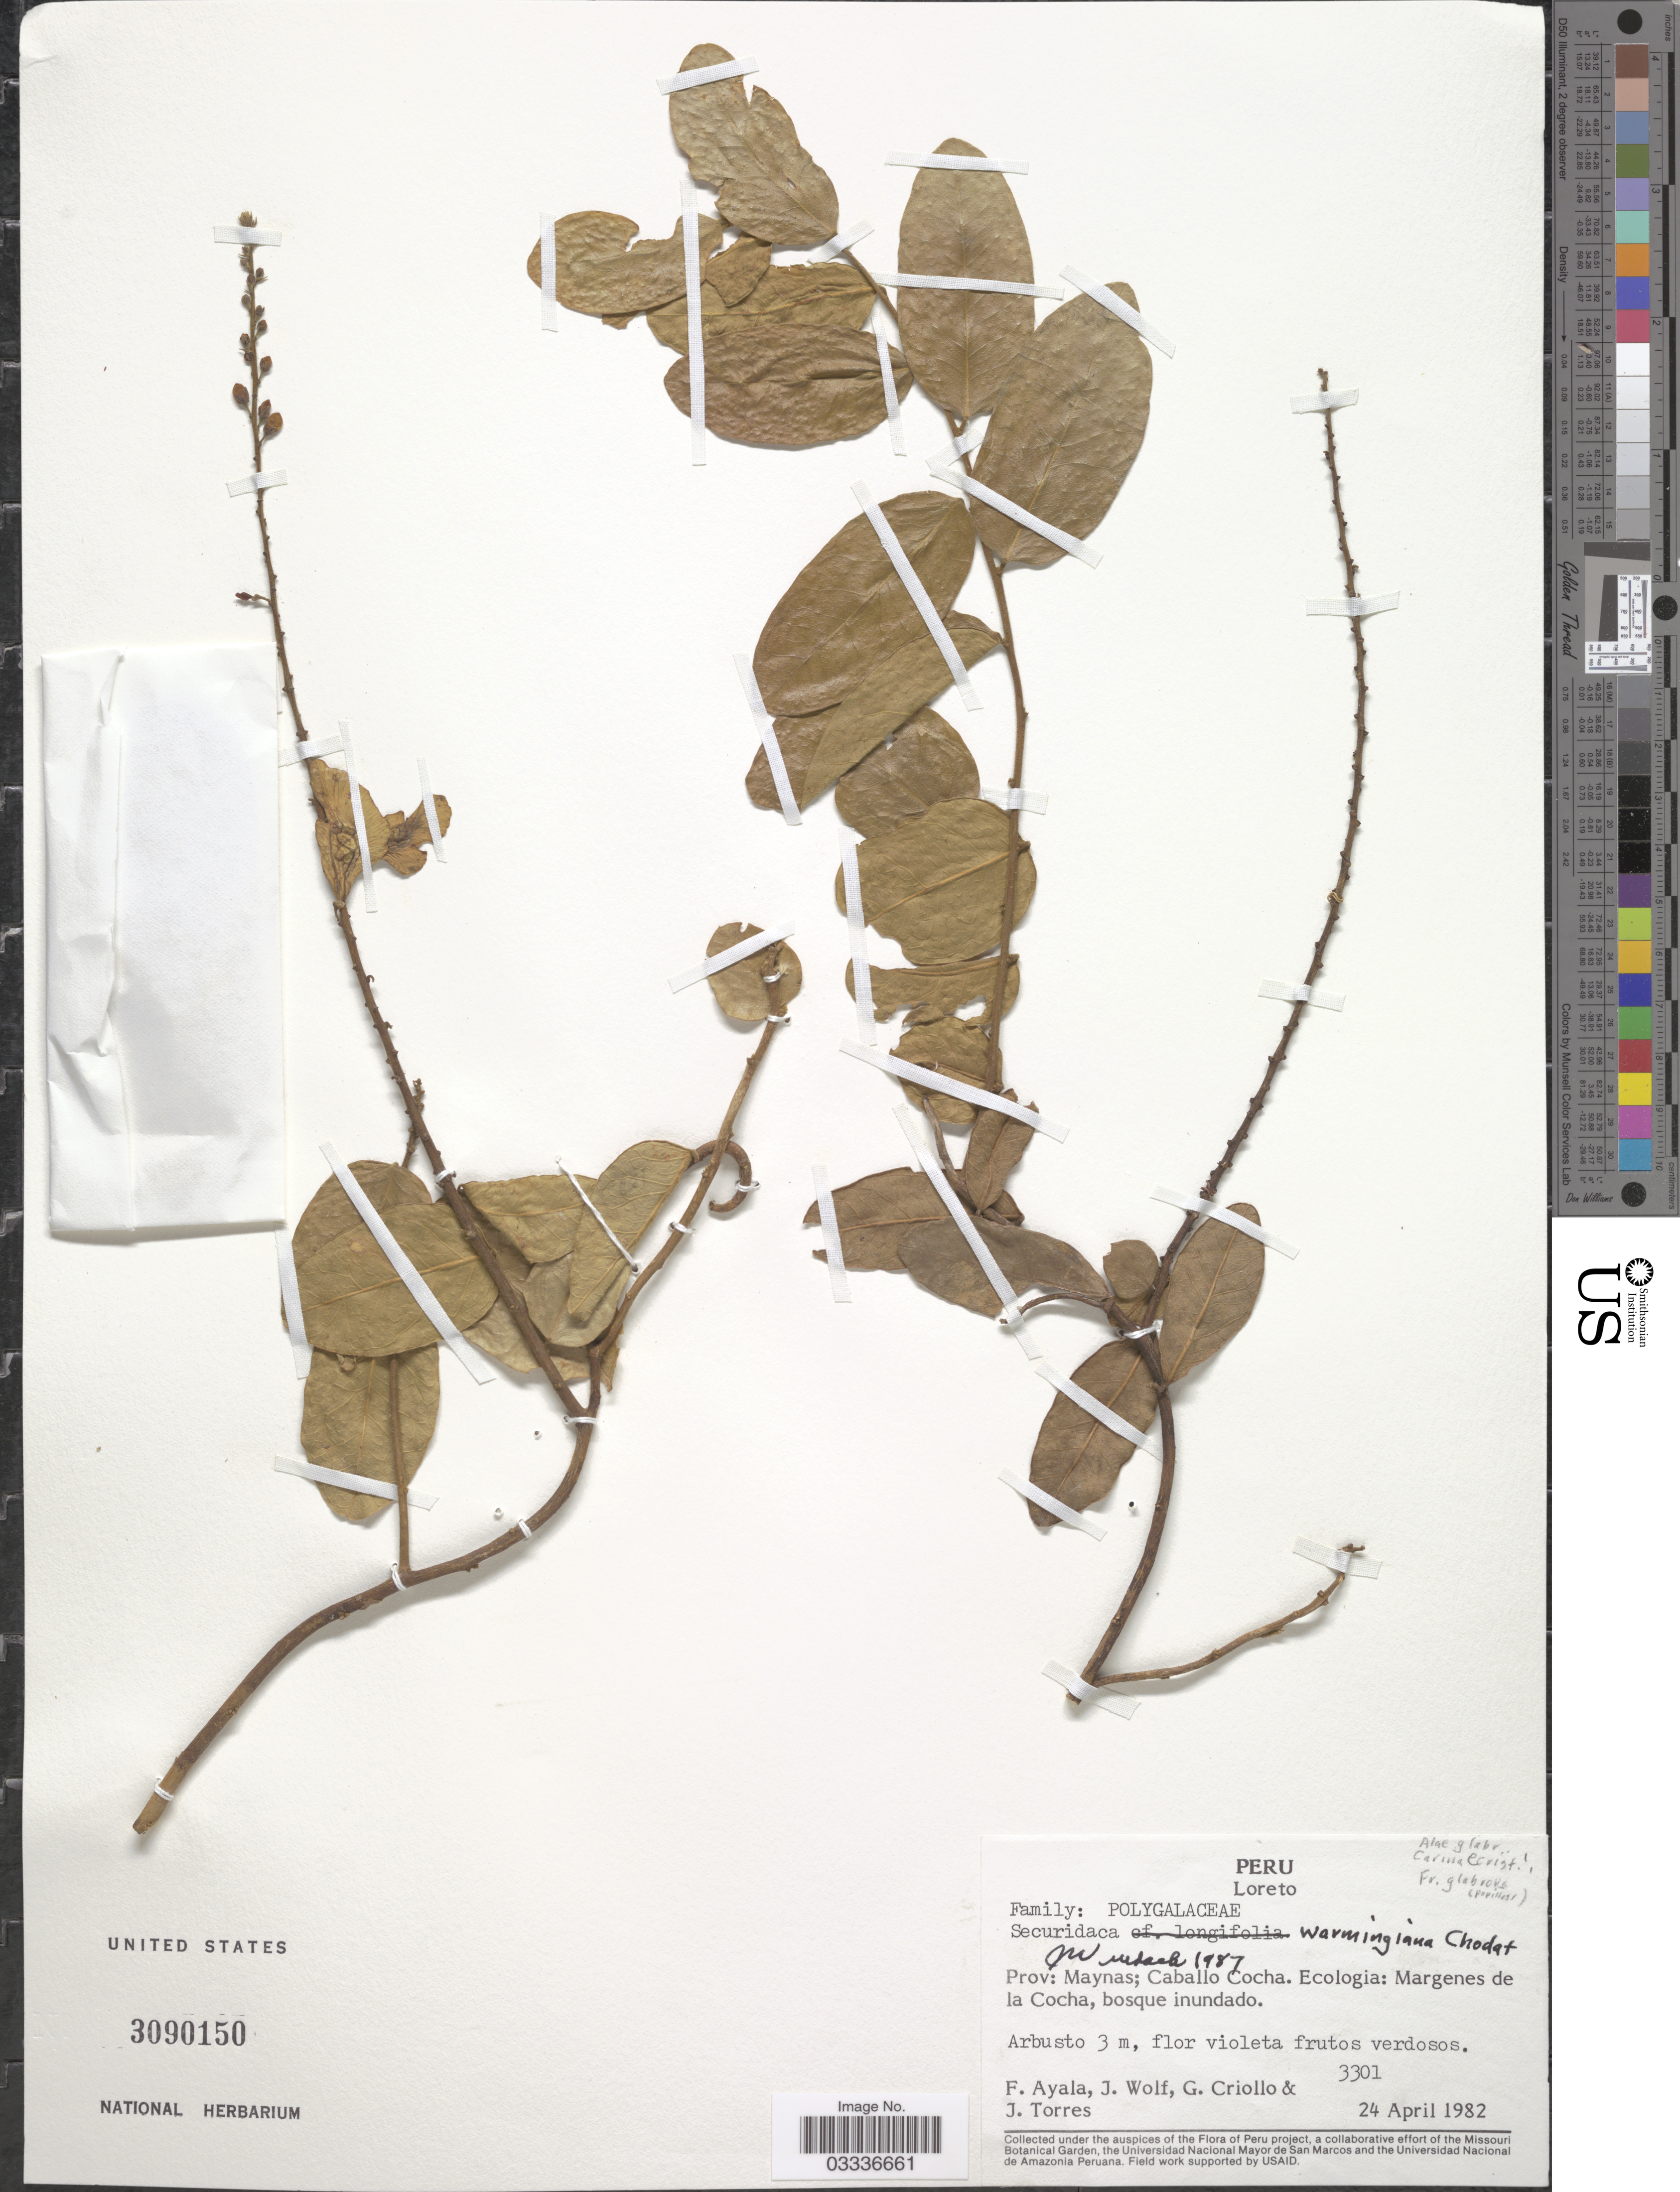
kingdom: Plantae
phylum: Tracheophyta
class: Magnoliopsida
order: Fabales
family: Polygalaceae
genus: Securidaca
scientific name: Securidaca warmingiana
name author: Chodat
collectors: F. Ayala, J. Wolf, G. Criollo & J. Torres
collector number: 3301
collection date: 1982-04-24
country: Peru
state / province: Loreto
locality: Prov.: Maynas; Caballo Cocha. Ecologia: Margenes de la Cocha.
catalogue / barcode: US 3090150